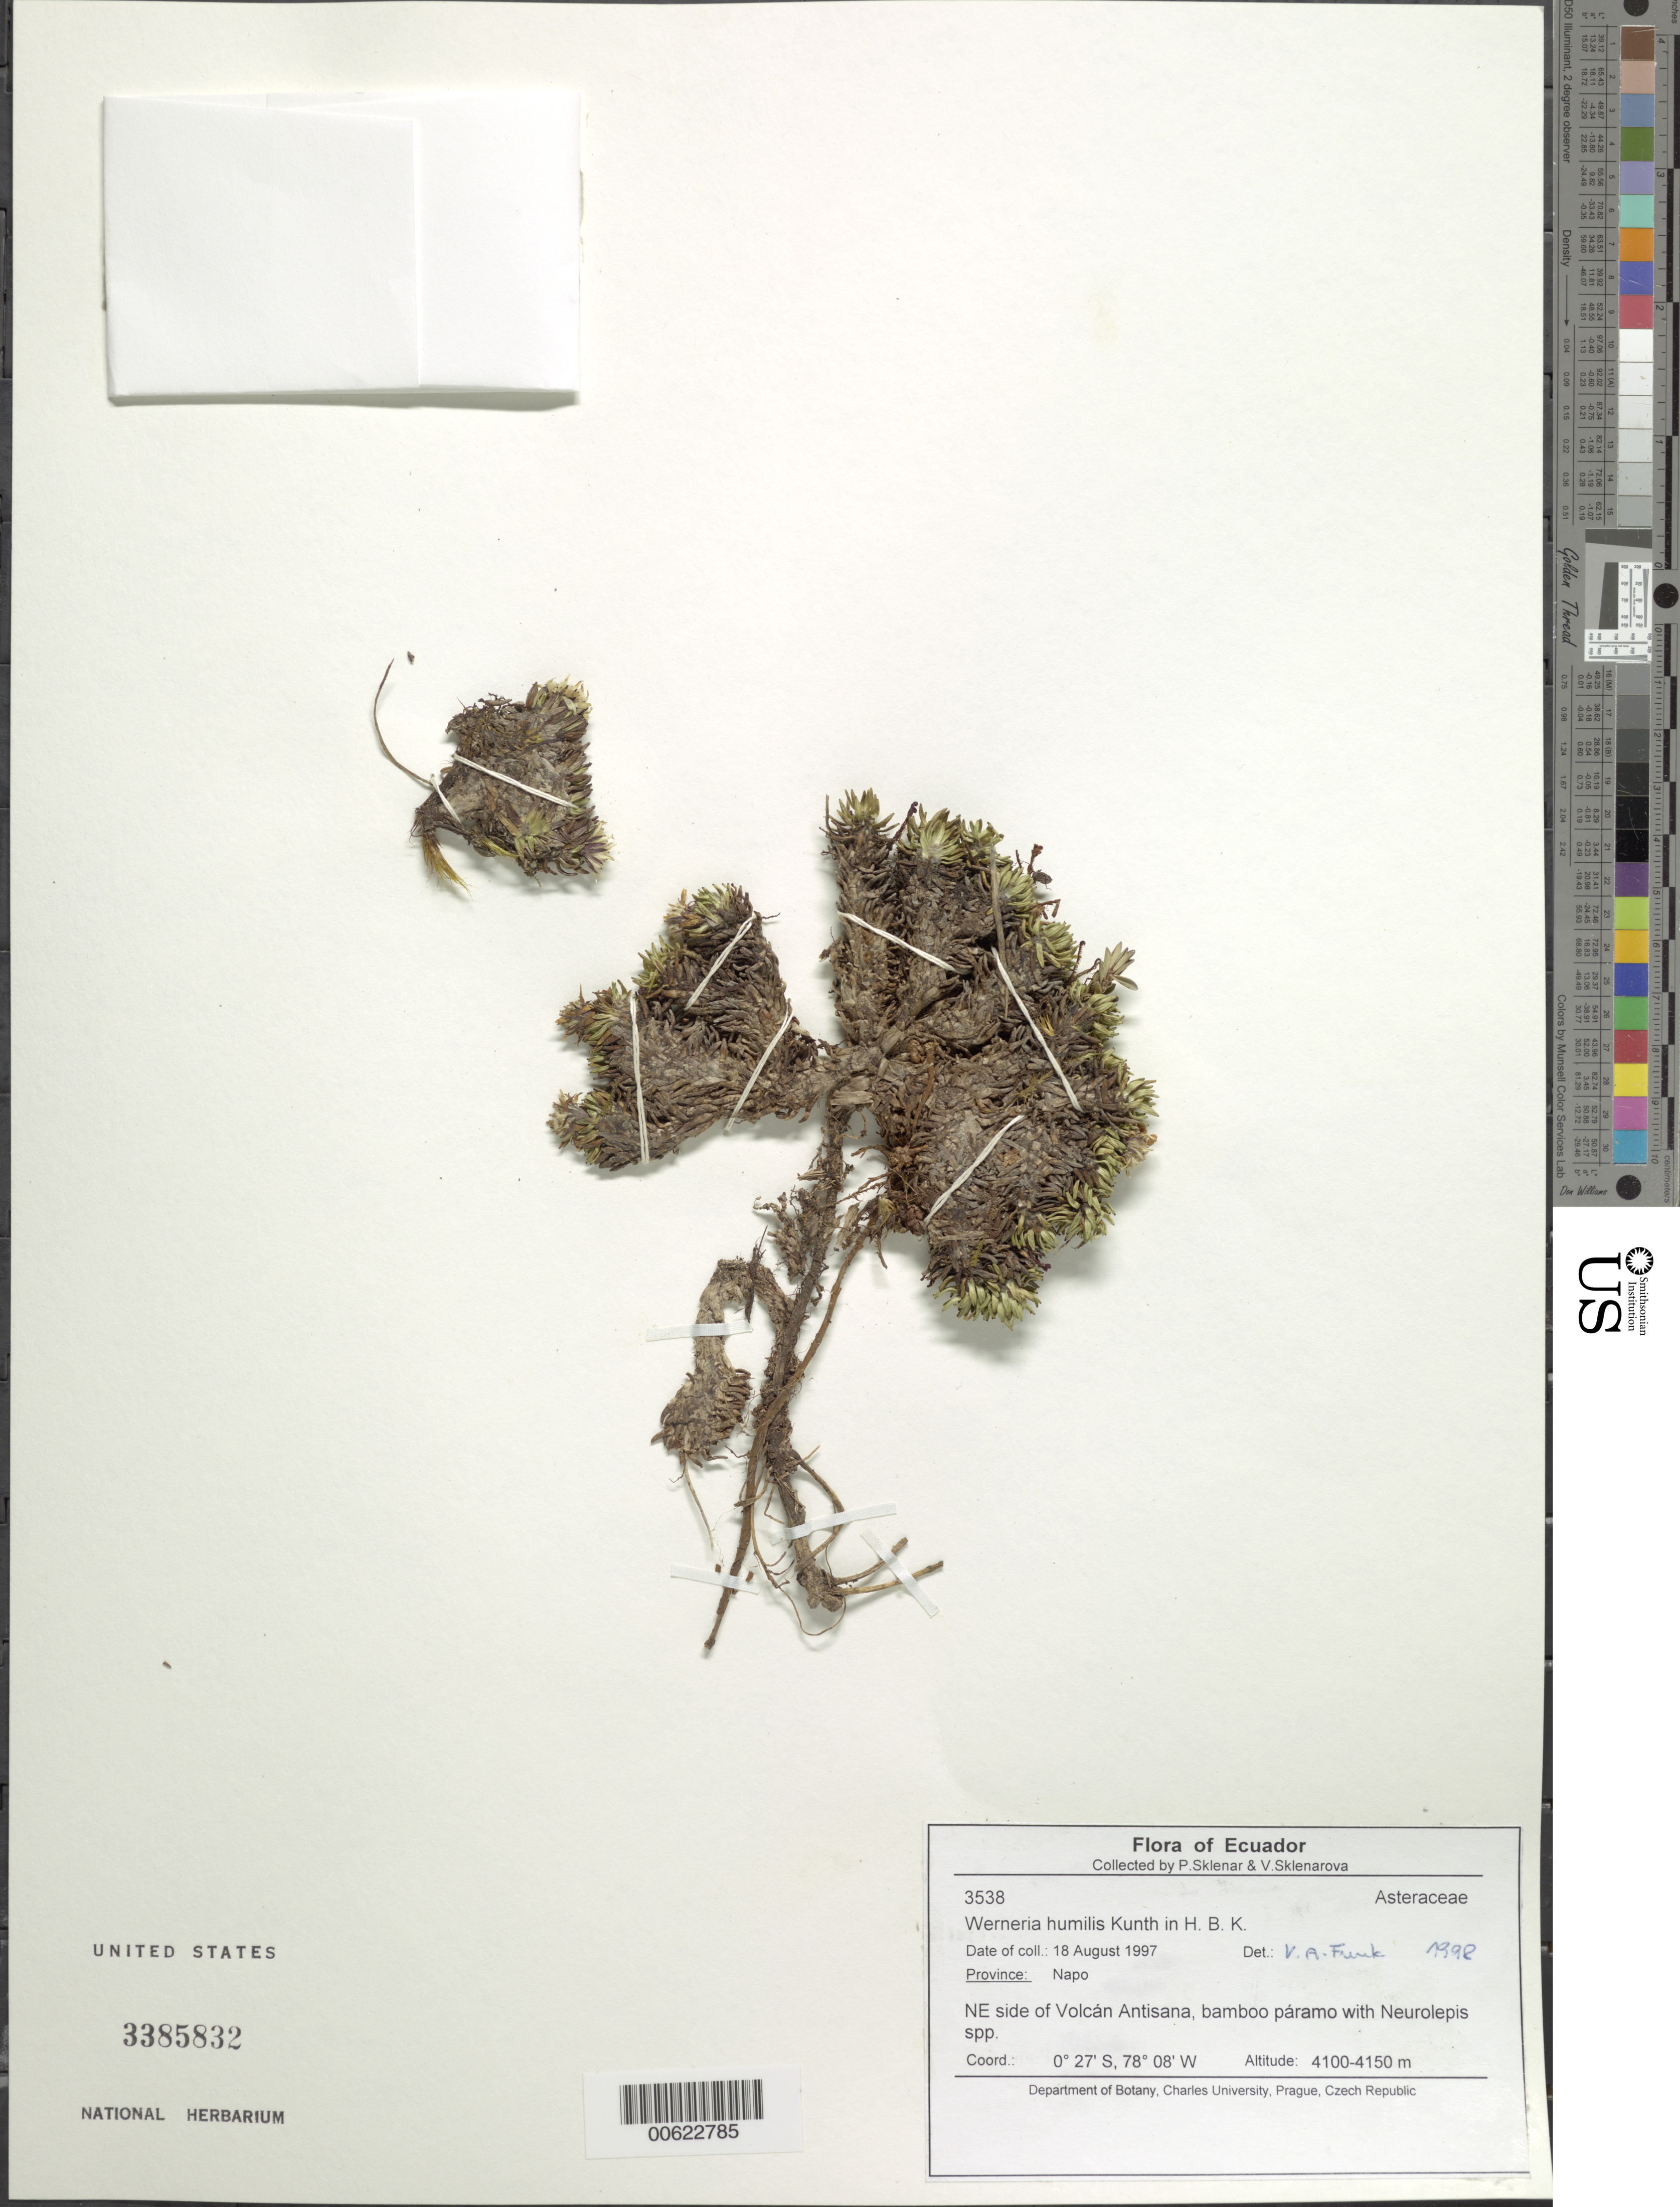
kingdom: Plantae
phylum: Tracheophyta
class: Magnoliopsida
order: Asterales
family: Asteraceae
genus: Xenophyllum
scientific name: Xenophyllum humile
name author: (Kunth) V.A. Funk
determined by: Funk, Vicki A., (BOT), Smithsonian Institution - National Museum of Natural History (UNITED STATES)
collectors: P. Sklenár & V. Sklenárová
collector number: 3538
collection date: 1997-08-18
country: Ecuador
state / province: Napo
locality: NE side of Volcan Antisana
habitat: Bamboo paramo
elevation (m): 4100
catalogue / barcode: US 3385832